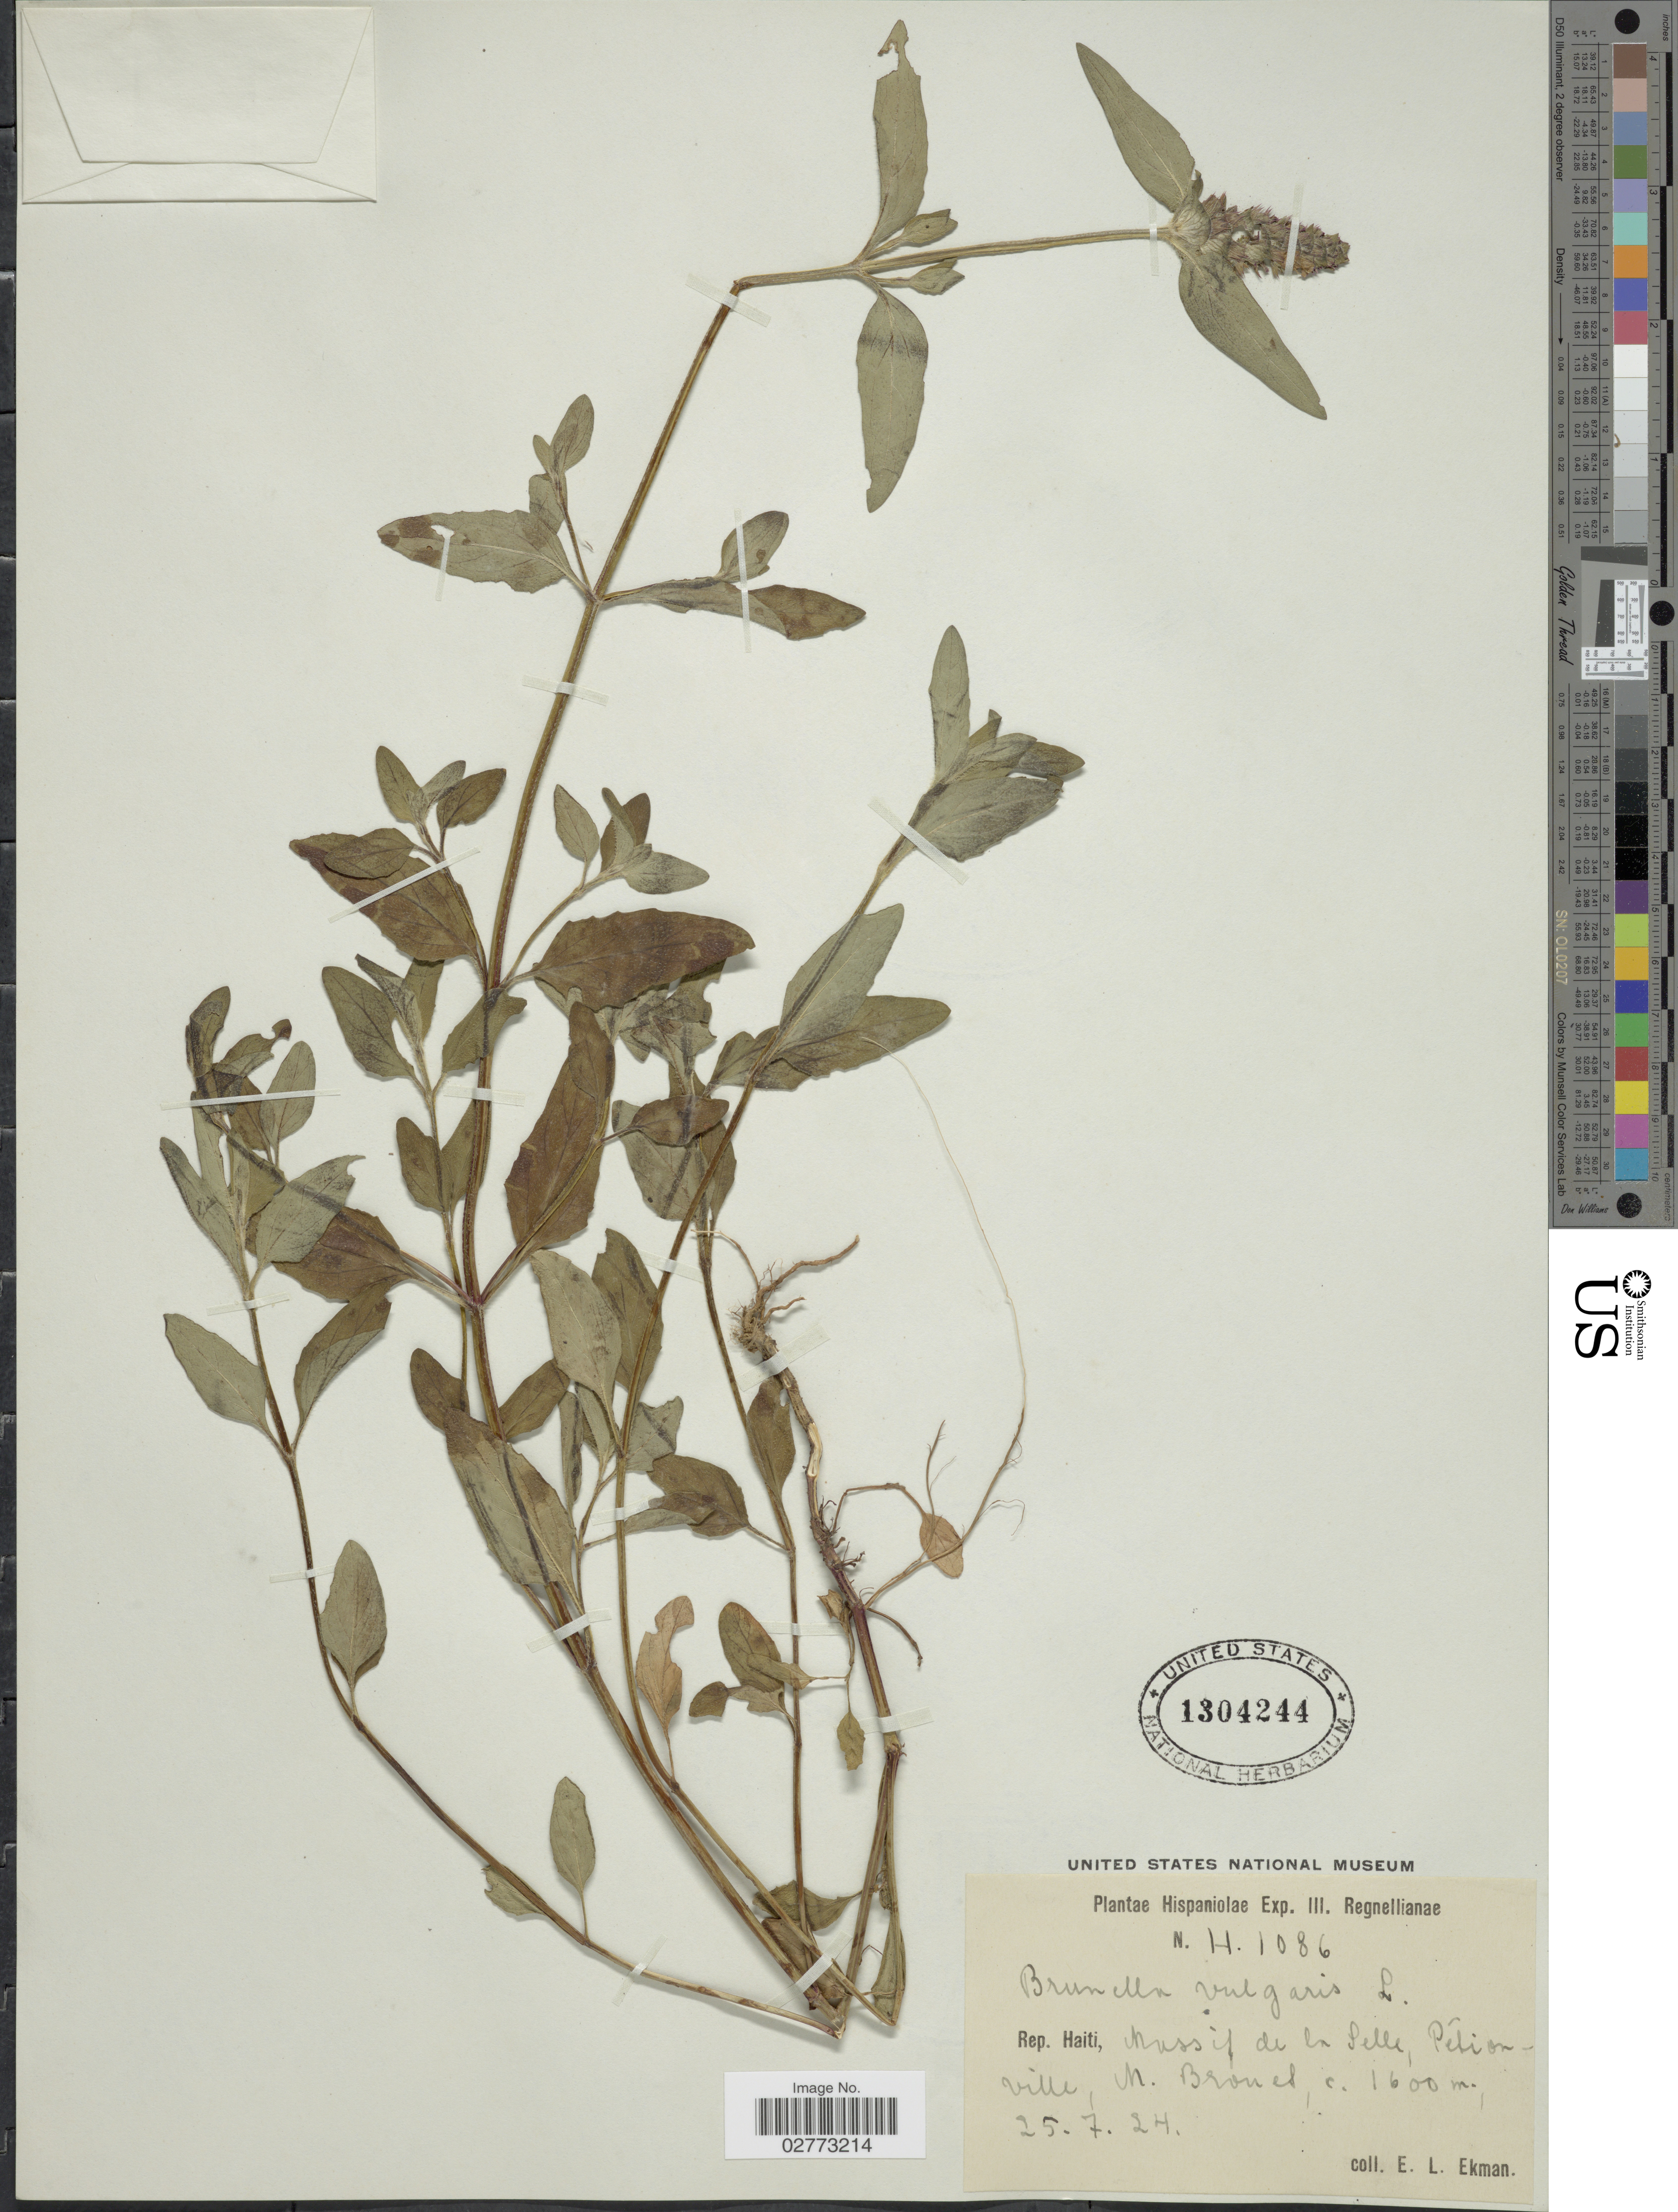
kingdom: Plantae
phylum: Tracheophyta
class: Magnoliopsida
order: Lamiales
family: Lamiaceae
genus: Prunella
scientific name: Prunella vulgaris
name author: L.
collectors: E. L. Ekman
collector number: H1086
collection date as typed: Transcribed d/m/y: 25/7/24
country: Haiti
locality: Hispaniolae, Rep. Haiti, Massif de la Selle, Pétionville.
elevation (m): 1600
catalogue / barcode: US 1304244